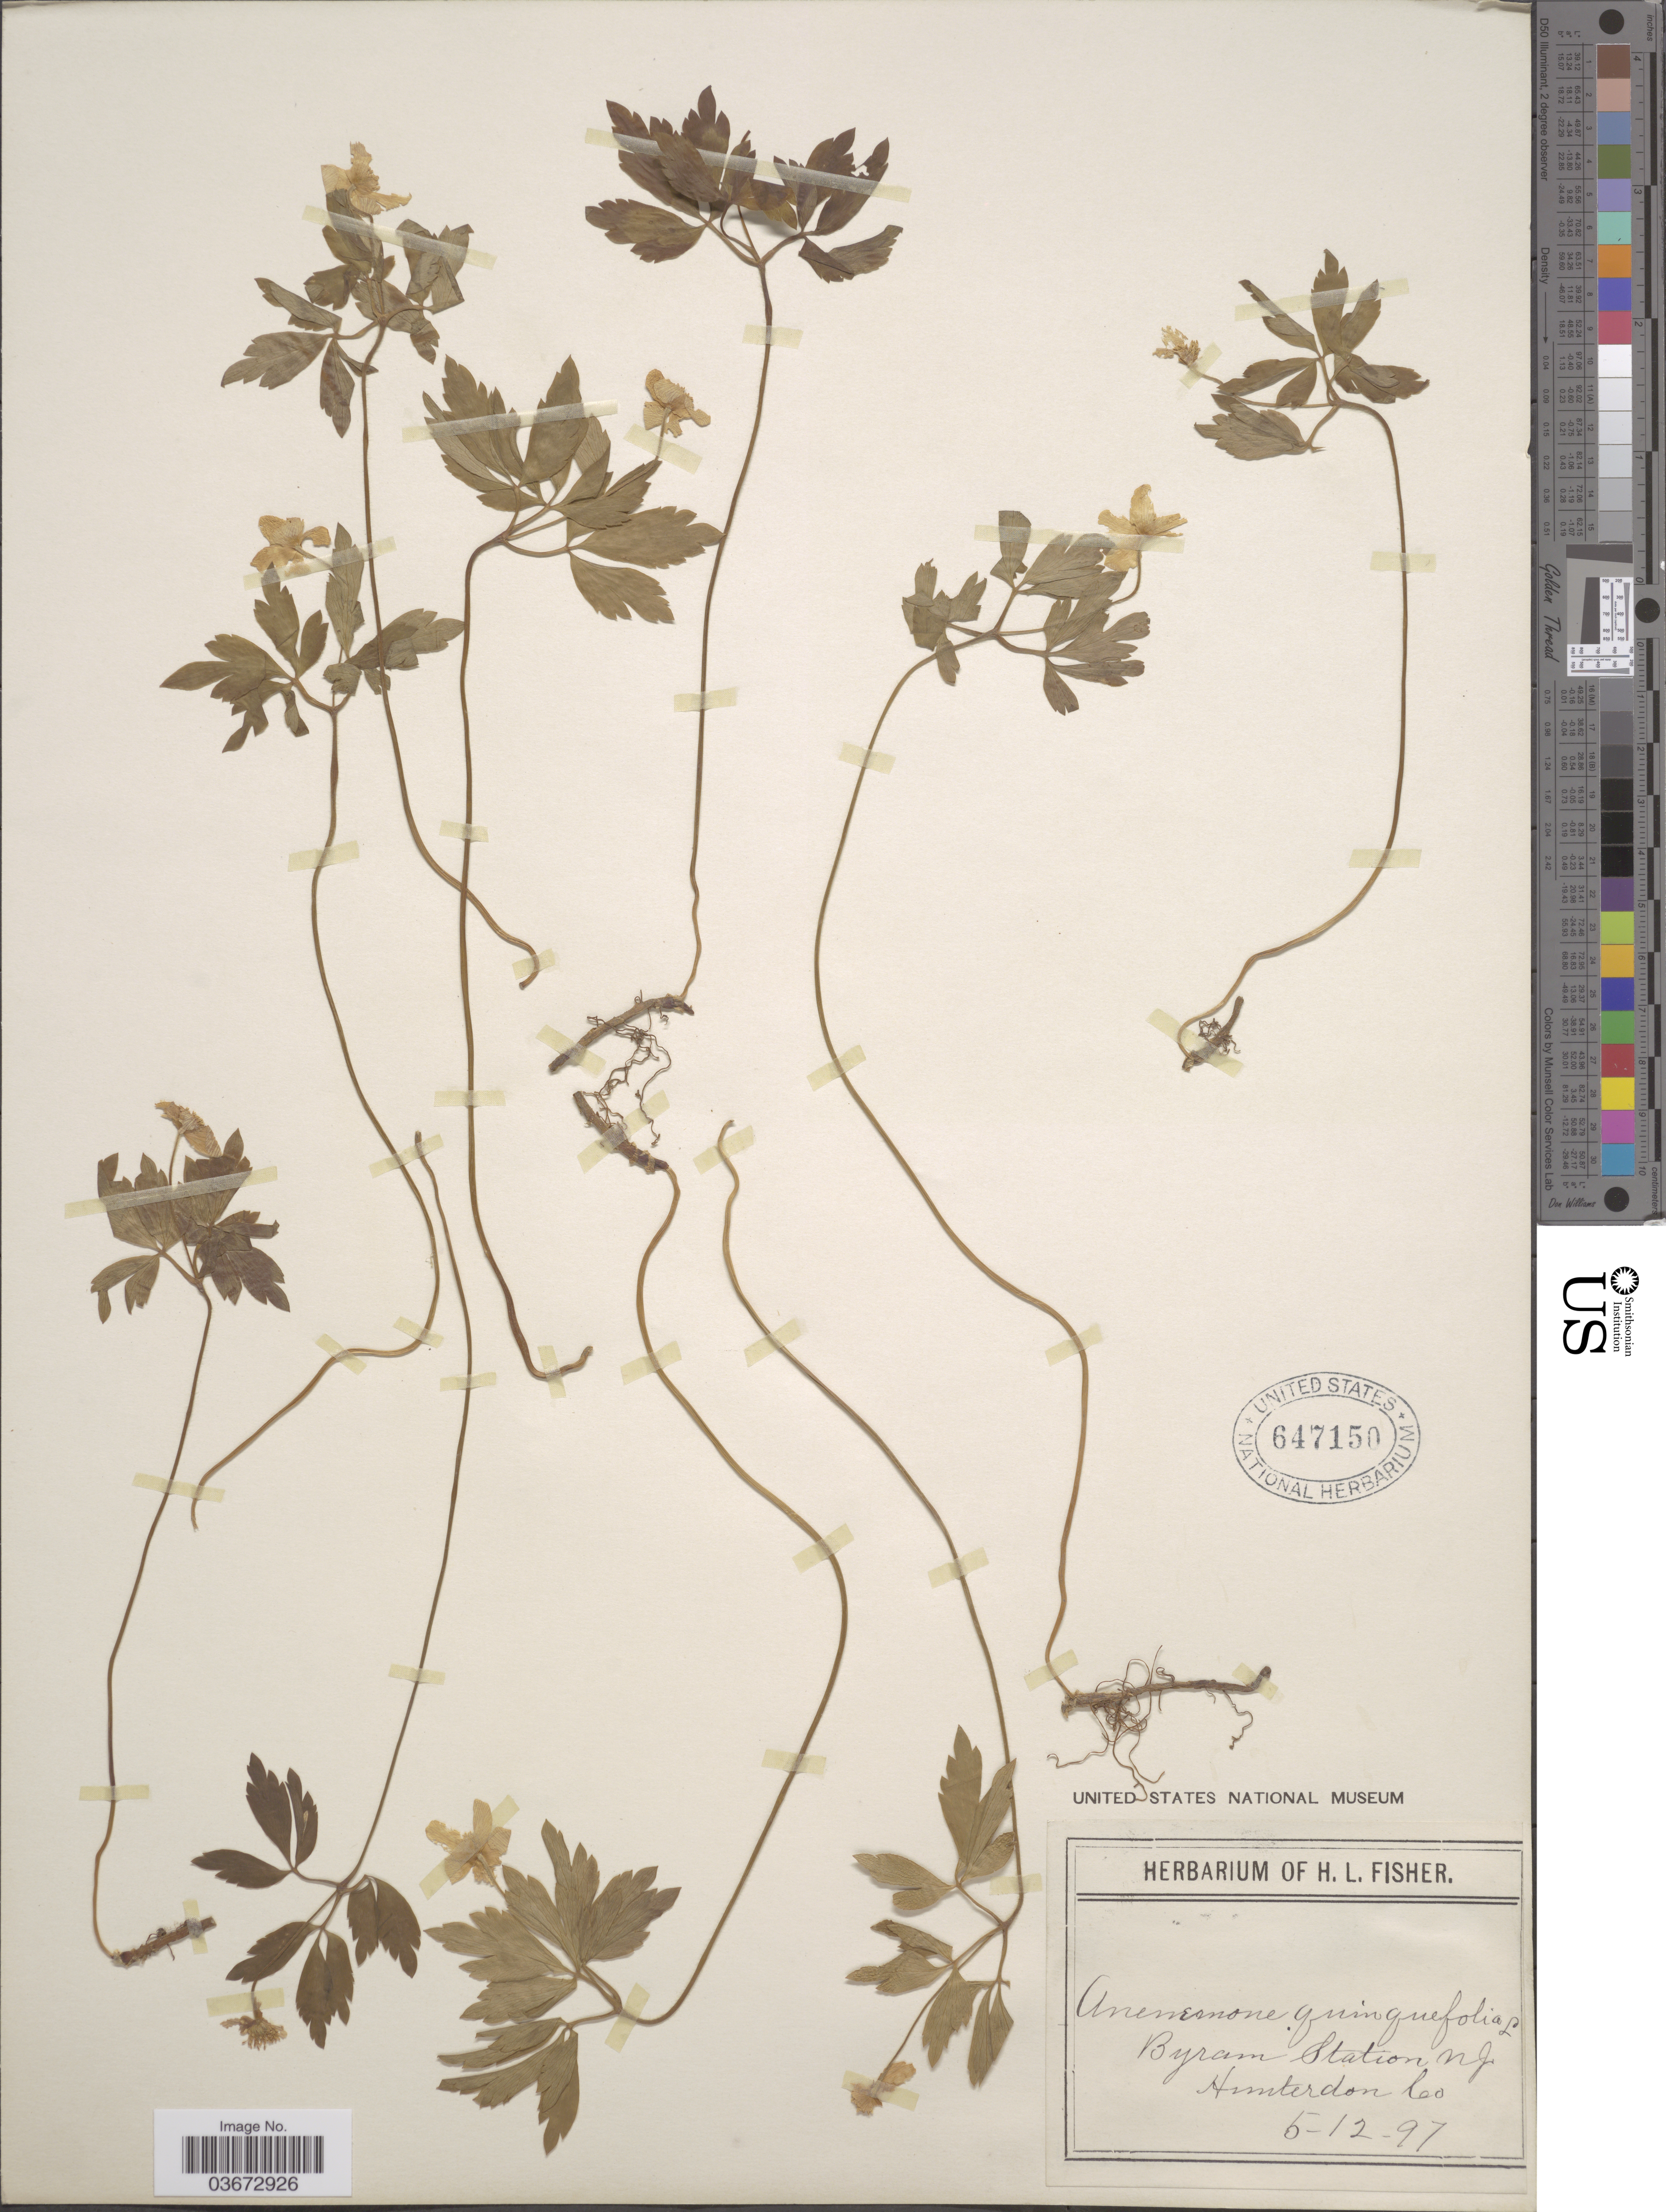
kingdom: Plantae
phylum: Tracheophyta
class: Magnoliopsida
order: Ranunculales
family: Ranunculaceae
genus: Anemone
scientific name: Anemone quinquefolia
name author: L.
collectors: ex herb. of H. L. Fisher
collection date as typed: Transcribed d/m/y: 12/5/97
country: United States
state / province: New Jersey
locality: Byram Station. Hunterdon Co.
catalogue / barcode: US 647150